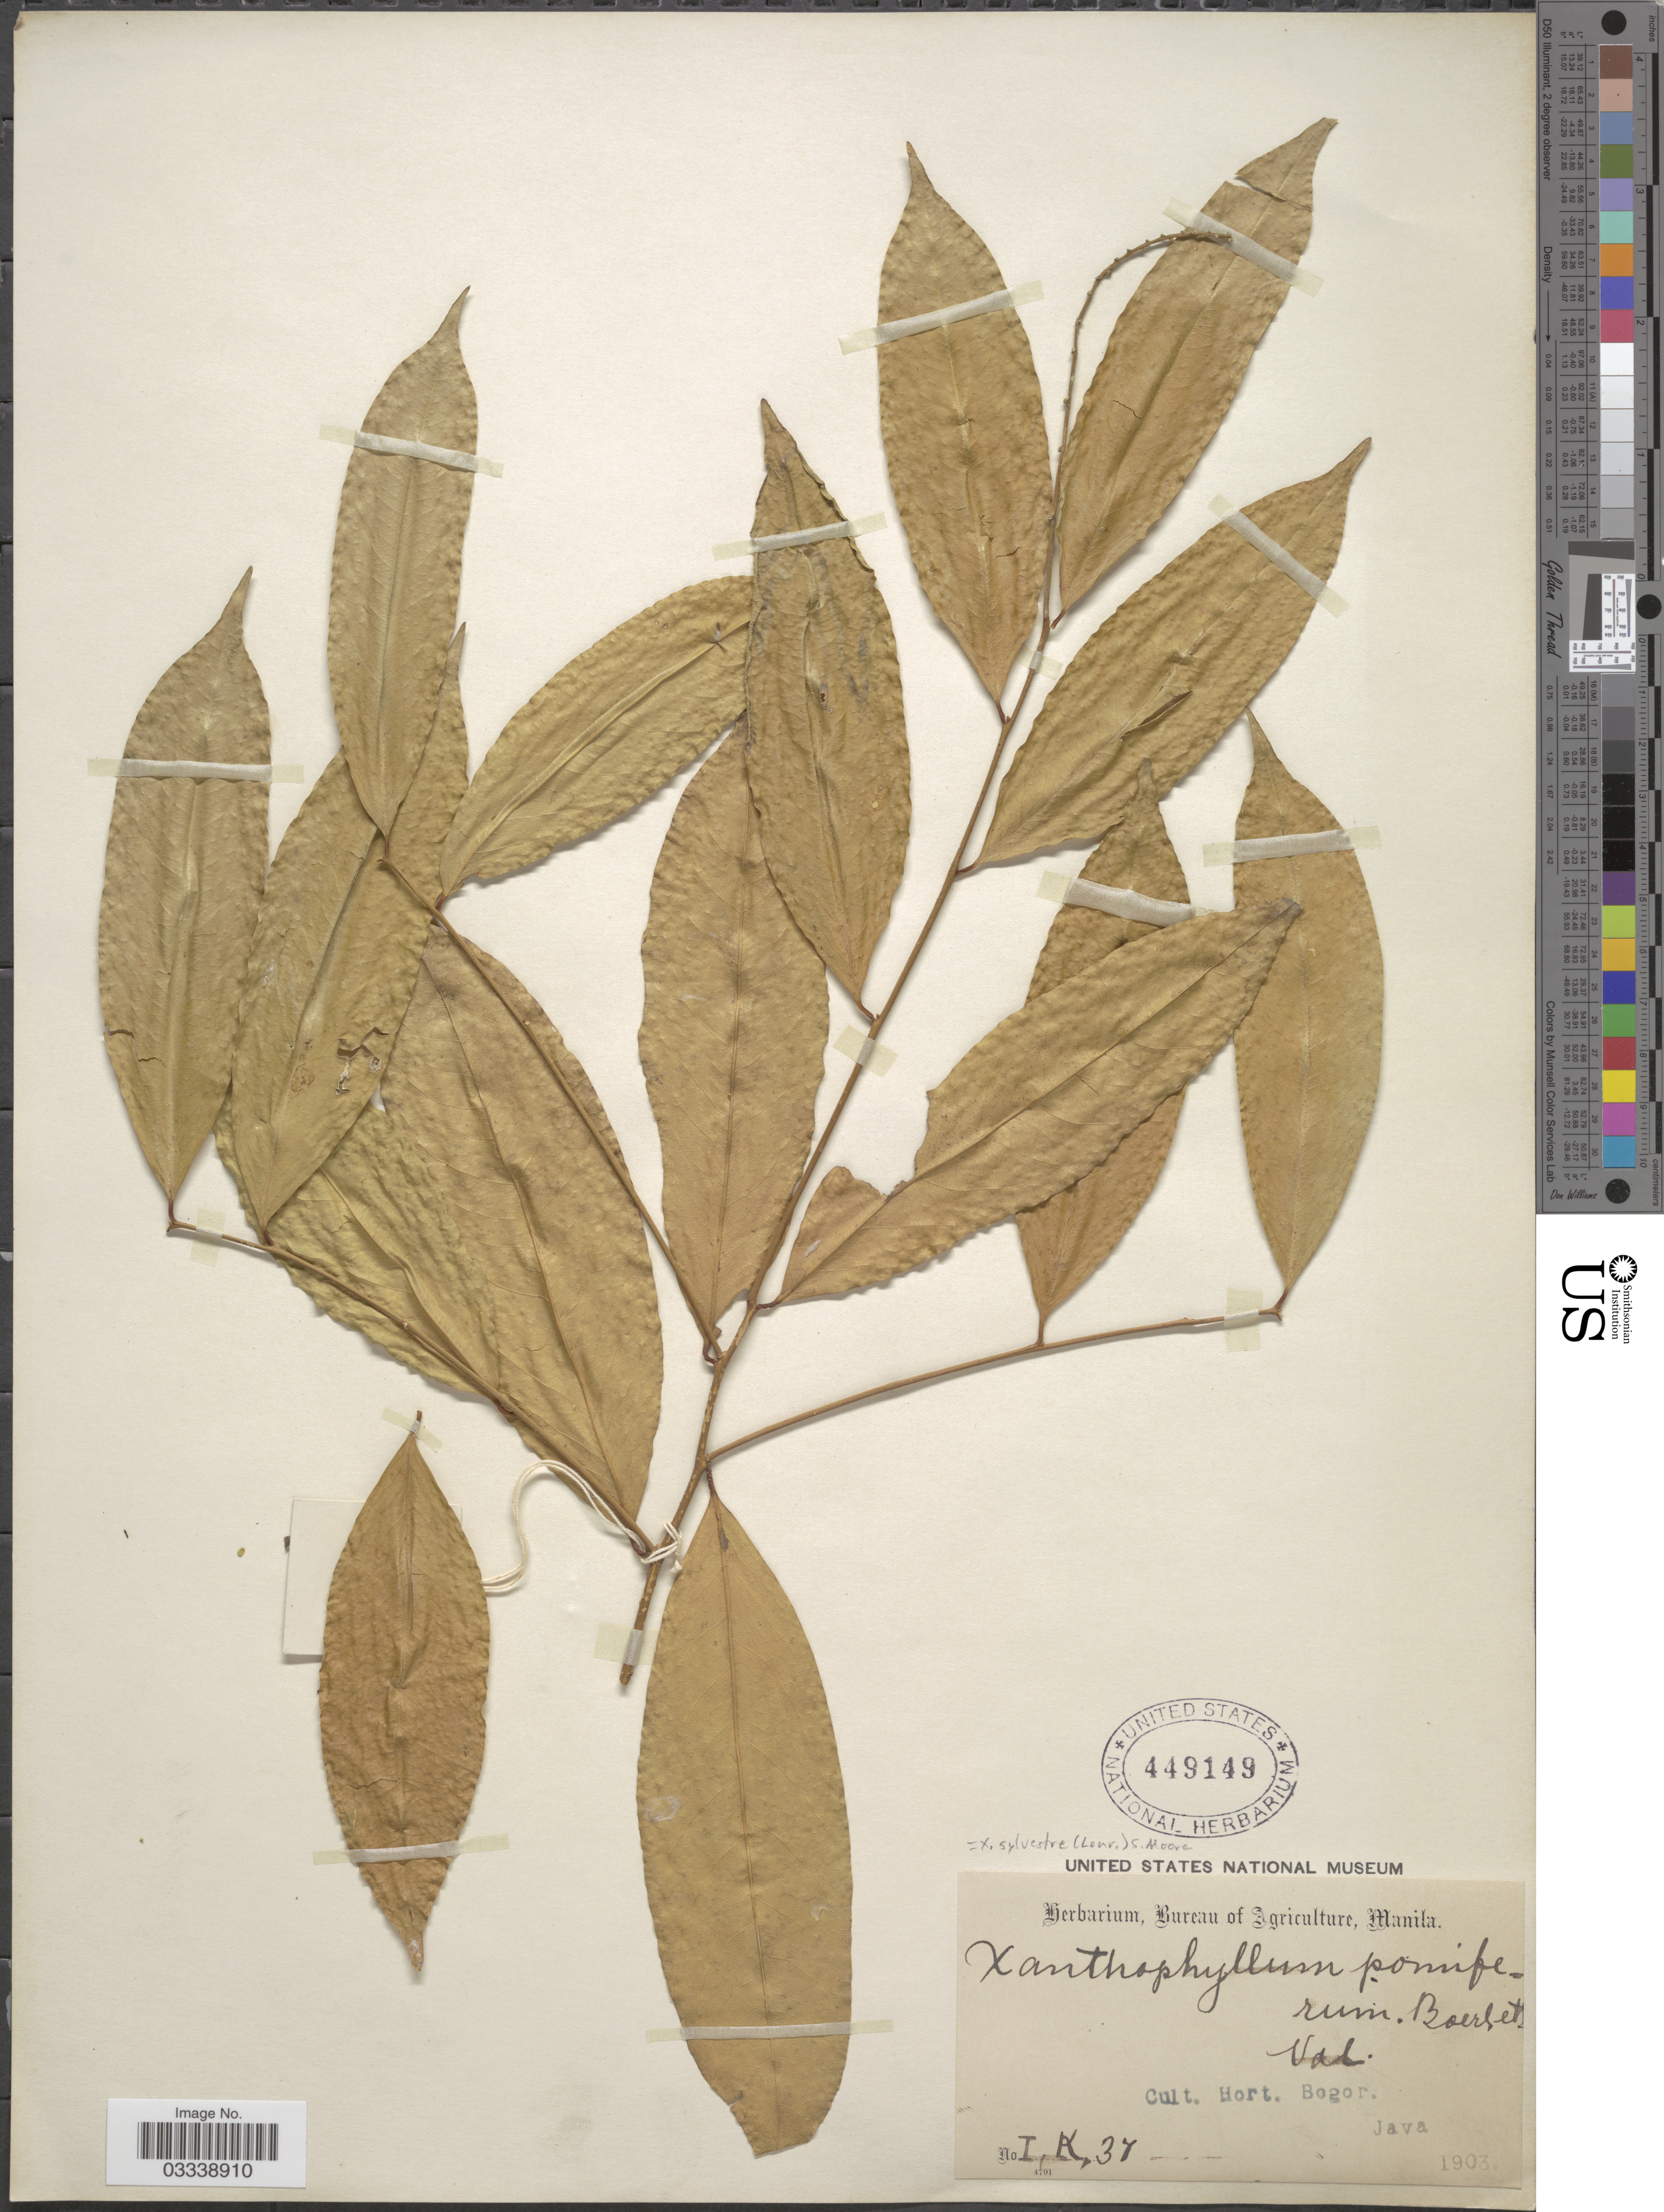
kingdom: Plantae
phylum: Tracheophyta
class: Magnoliopsida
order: Fabales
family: Polygalaceae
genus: Xanthophyllum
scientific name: Xanthophyllum sylvestre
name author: S. Moore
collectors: ex Herb. Bur. Agric. Manila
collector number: I, K, 37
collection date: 1903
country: Indonesia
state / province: Java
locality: Cult. Hort. Bogor.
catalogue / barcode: US 449149